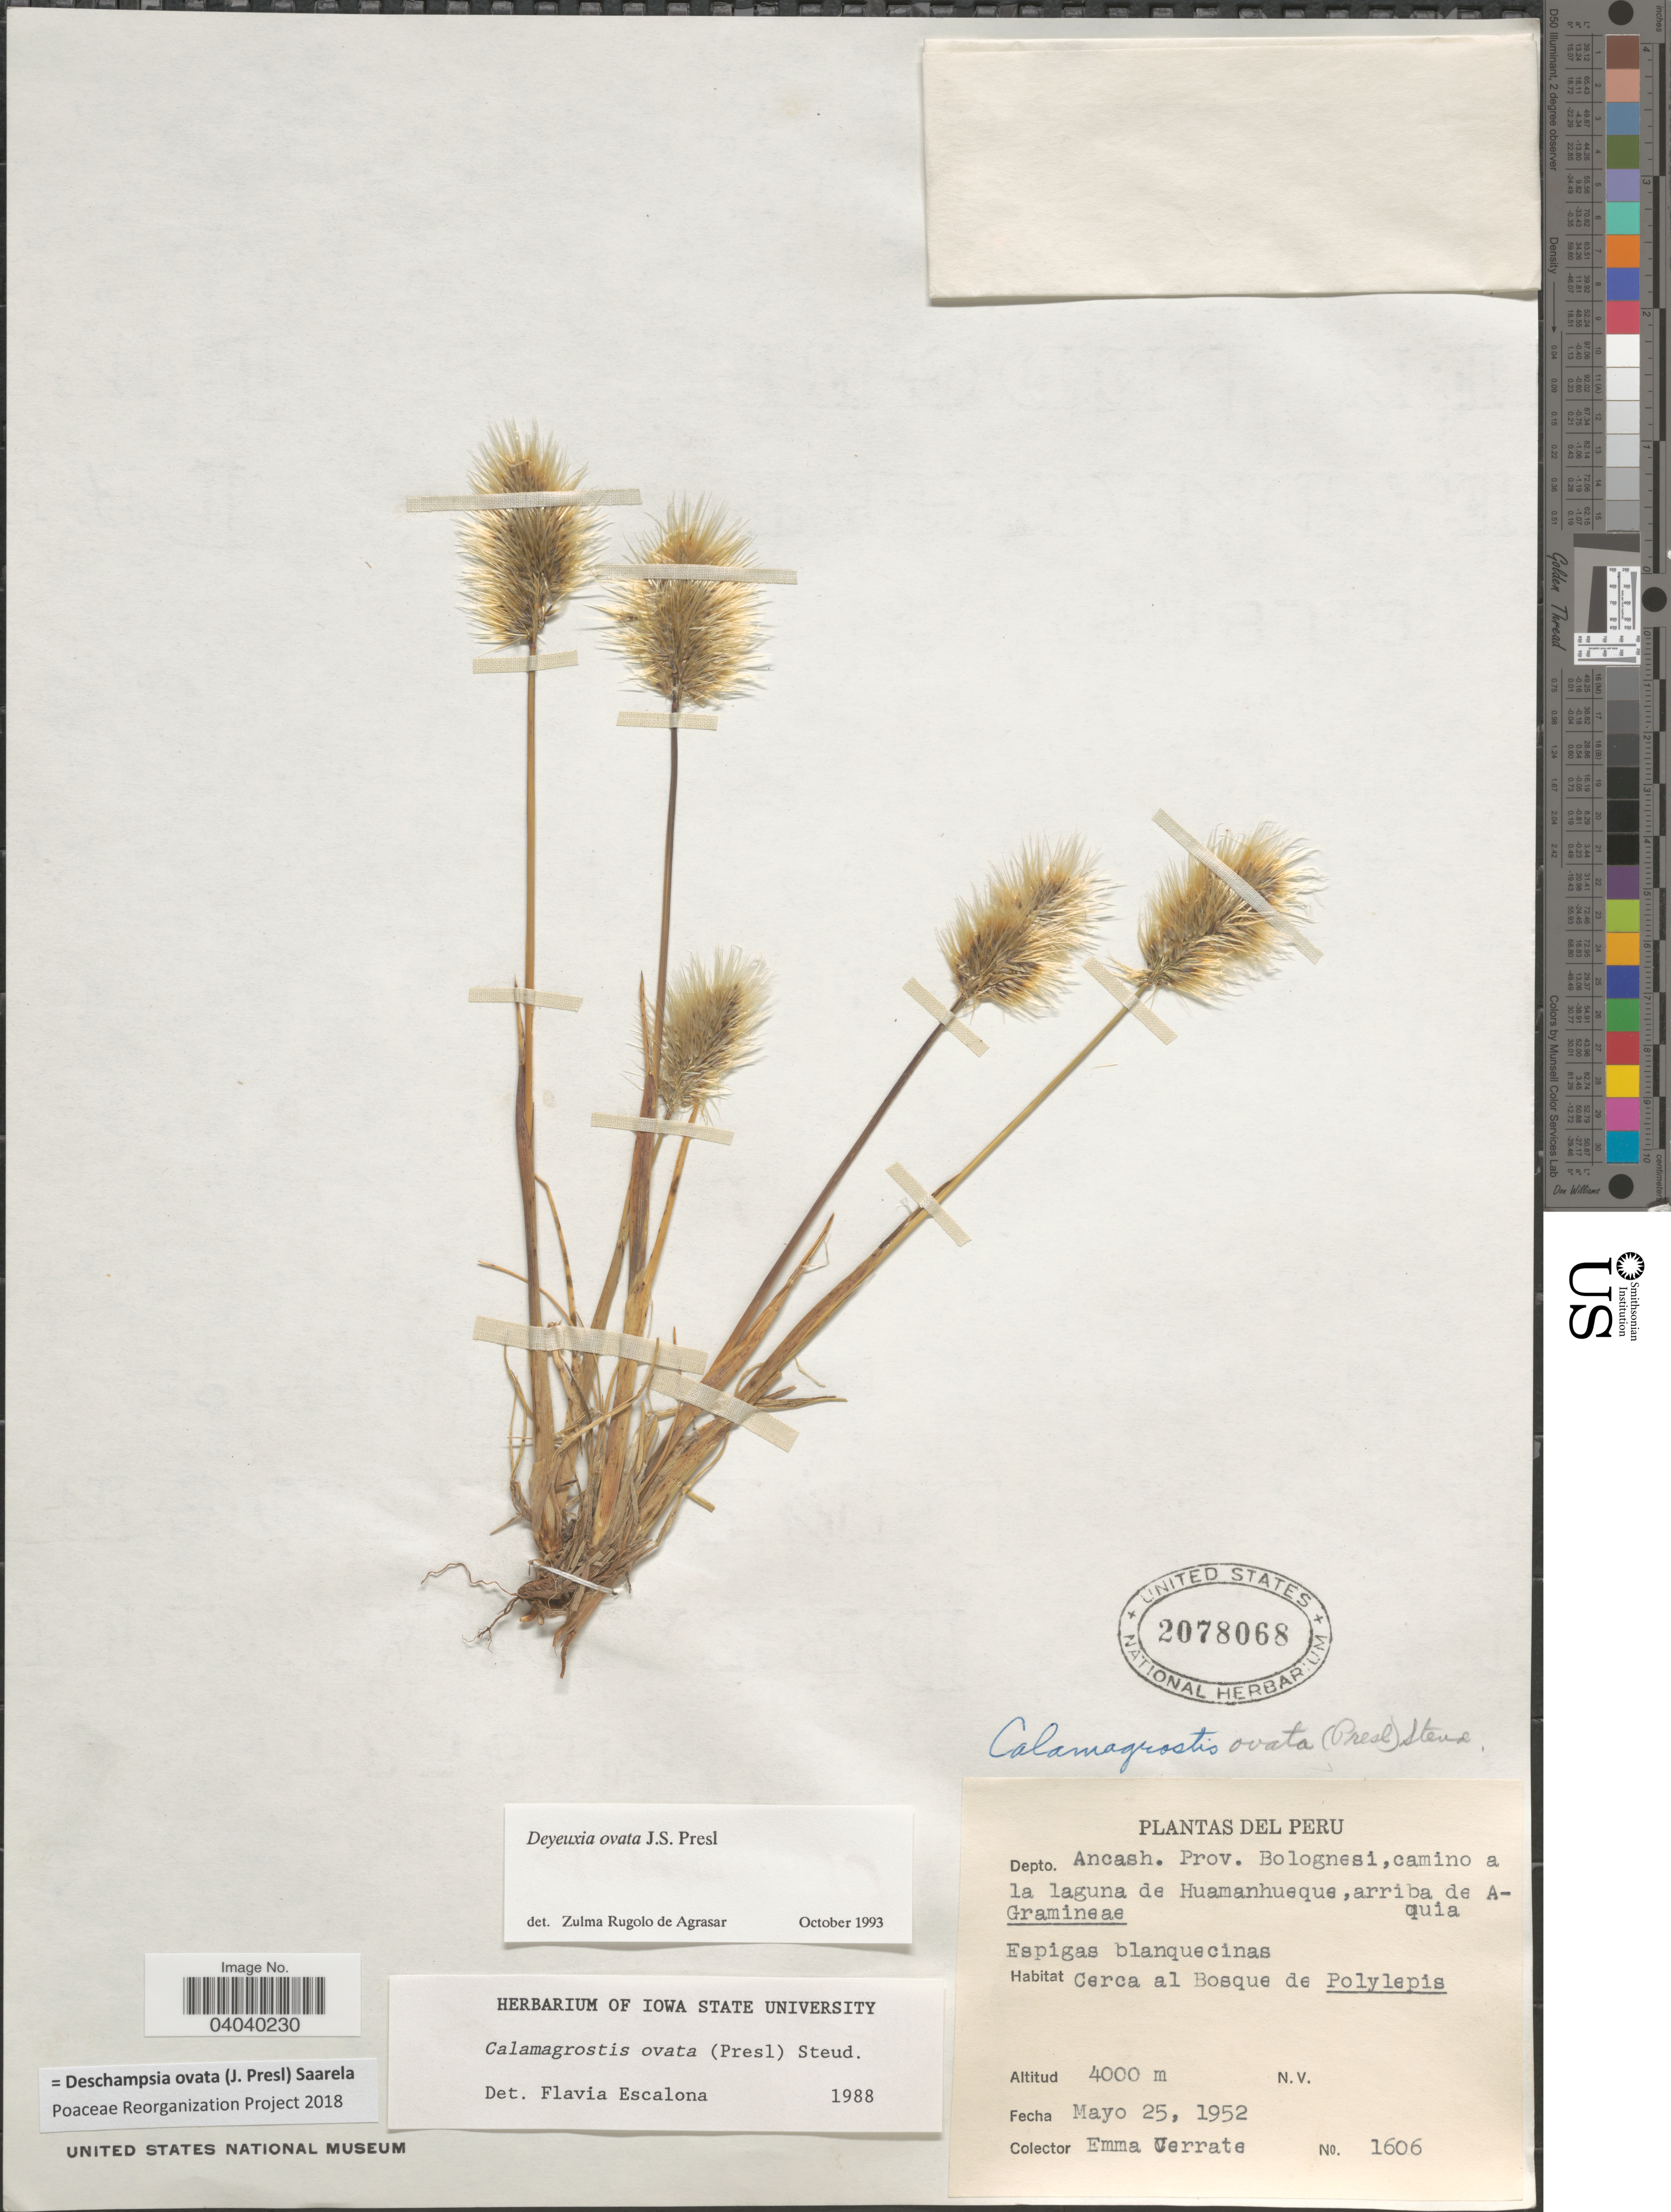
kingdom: Plantae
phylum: Tracheophyta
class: Liliopsida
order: Poales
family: Poaceae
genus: Deschampsia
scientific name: Deschampsia ovata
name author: (J. Presl) Saarela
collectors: E. Cerrate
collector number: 1606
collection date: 1952-05-25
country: Peru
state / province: Ancash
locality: Depto. Ancash. Prov. Bolognesi, camino a la laguna de Huamanhueque, arriba de Aquia.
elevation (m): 4000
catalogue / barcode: US 2078068